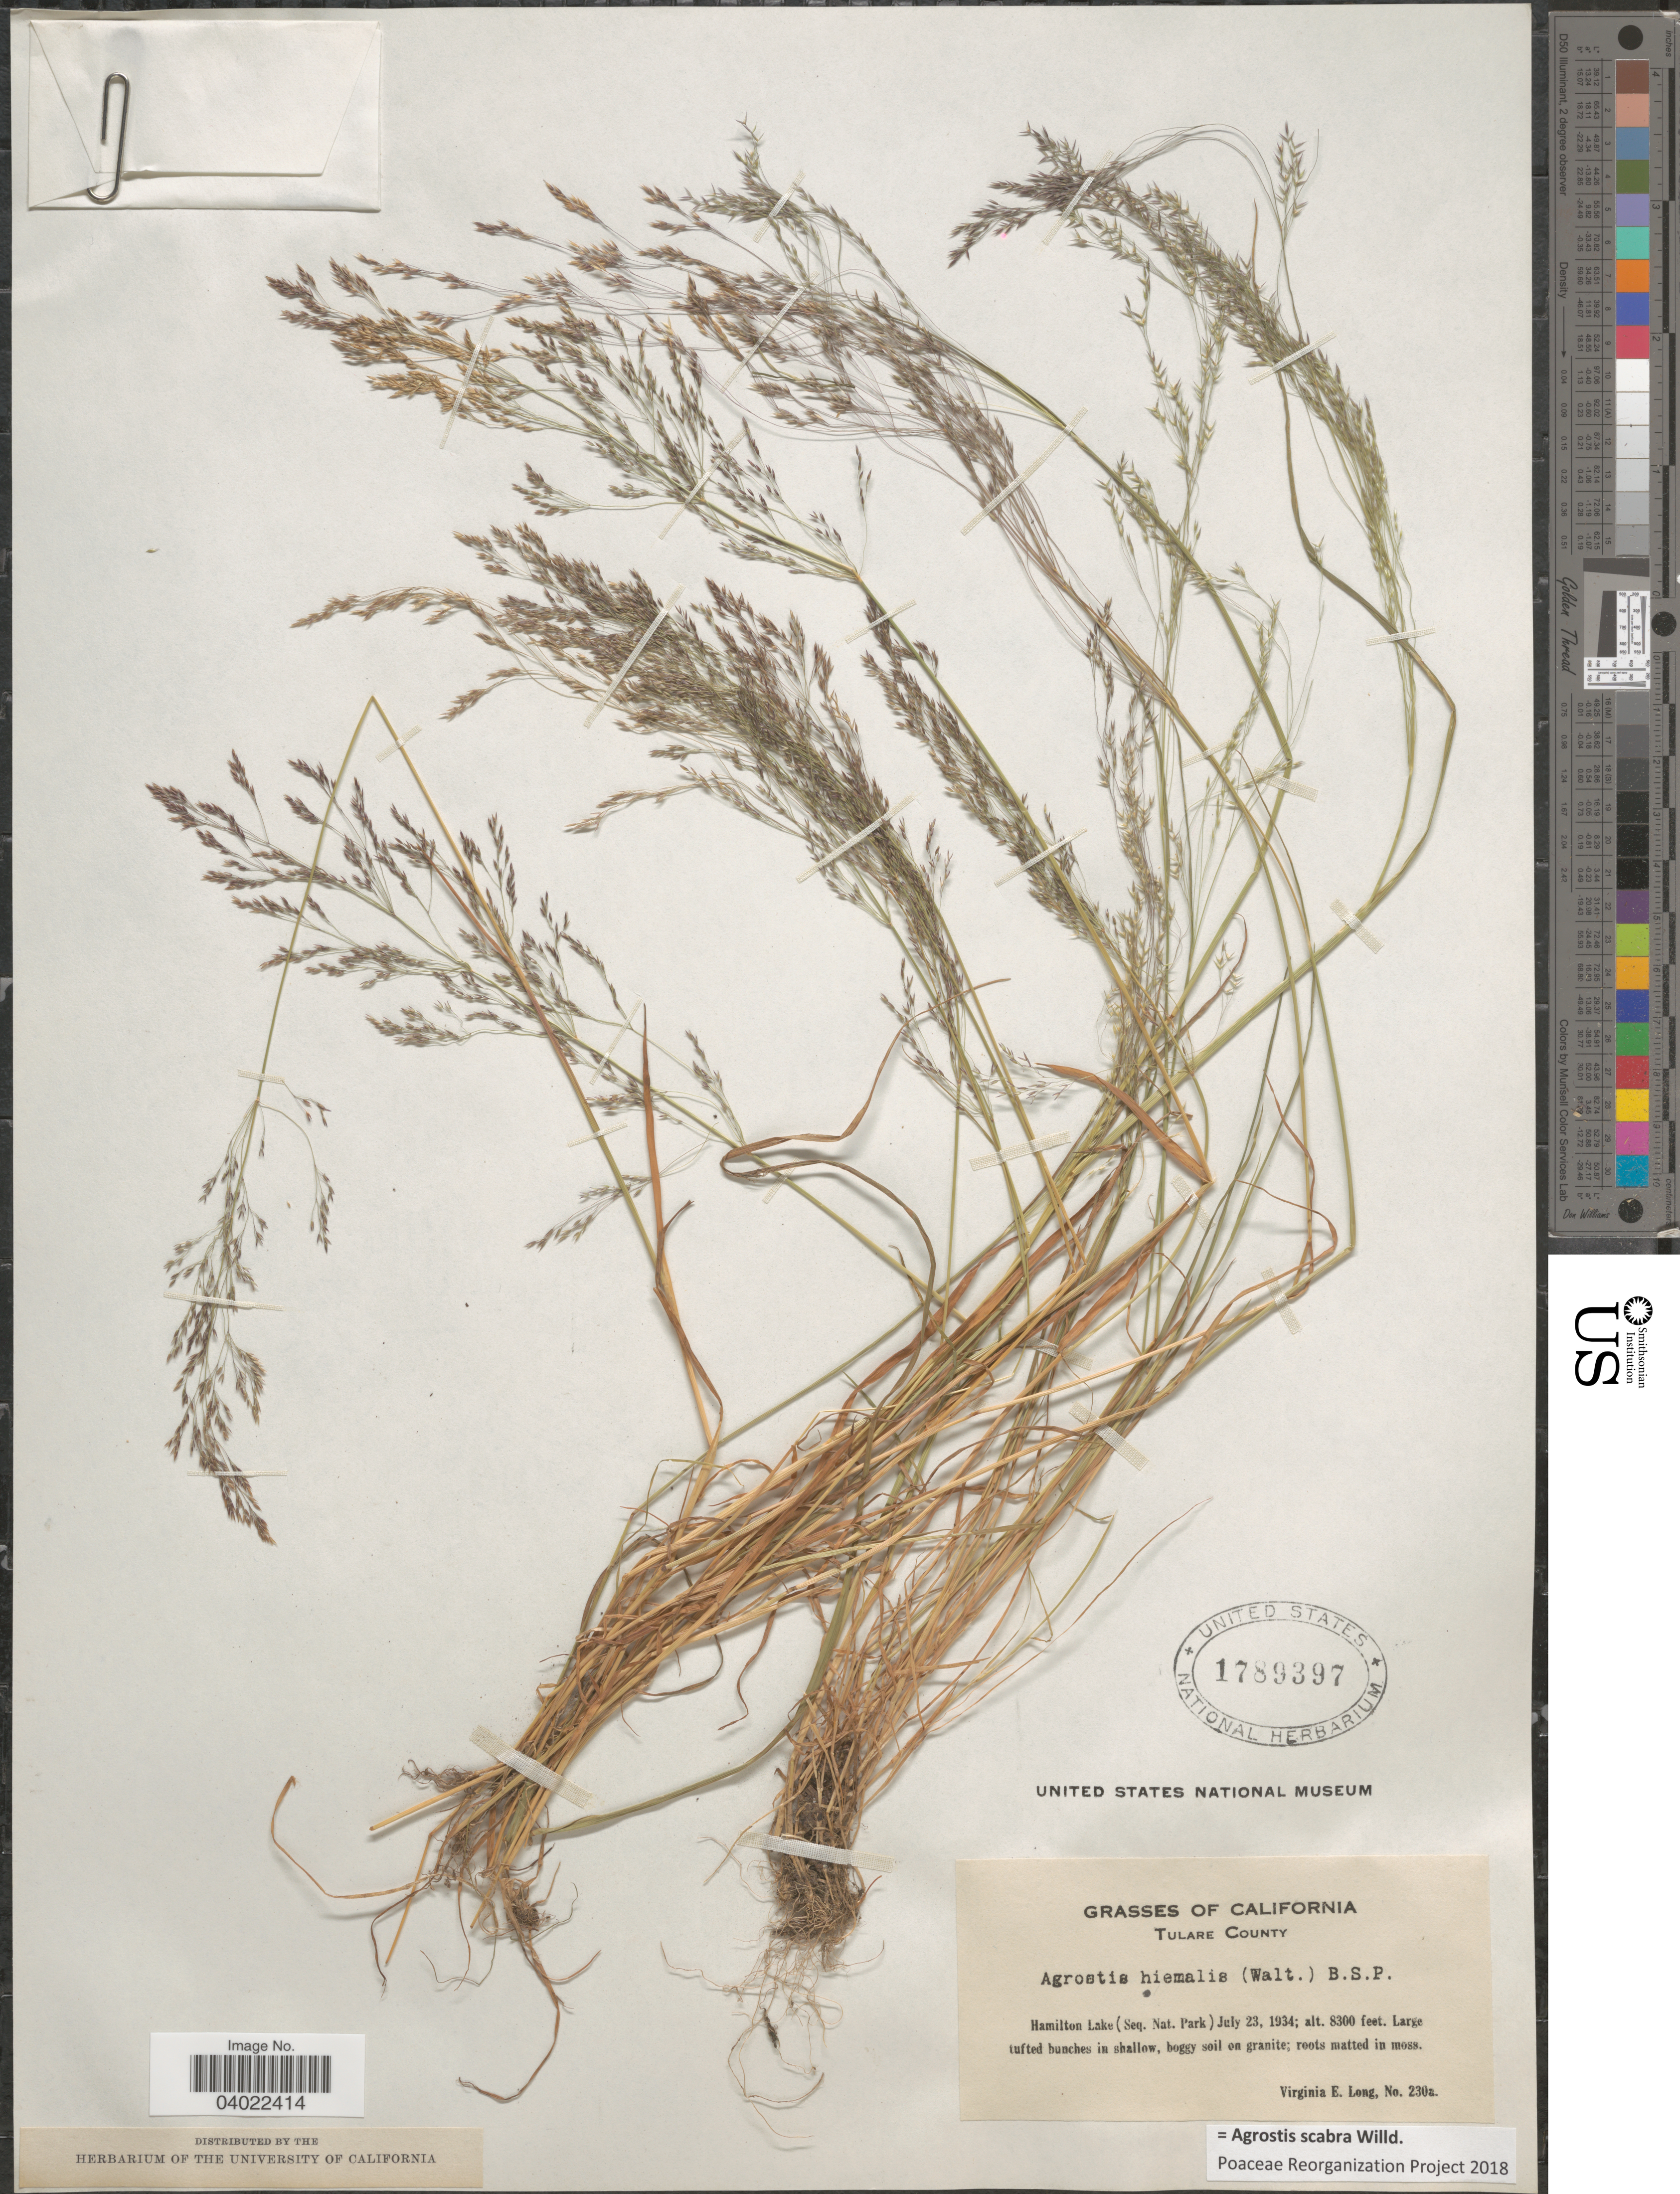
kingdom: Plantae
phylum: Tracheophyta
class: Liliopsida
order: Poales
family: Poaceae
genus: Agrostis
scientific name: Agrostis scabra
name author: Willd.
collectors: V. Long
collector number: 230a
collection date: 1934-07-23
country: United States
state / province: California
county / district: Tulare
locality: Tulare County. Hamilton Lake( Seq. Nat. Park).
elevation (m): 2530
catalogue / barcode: US 1789397